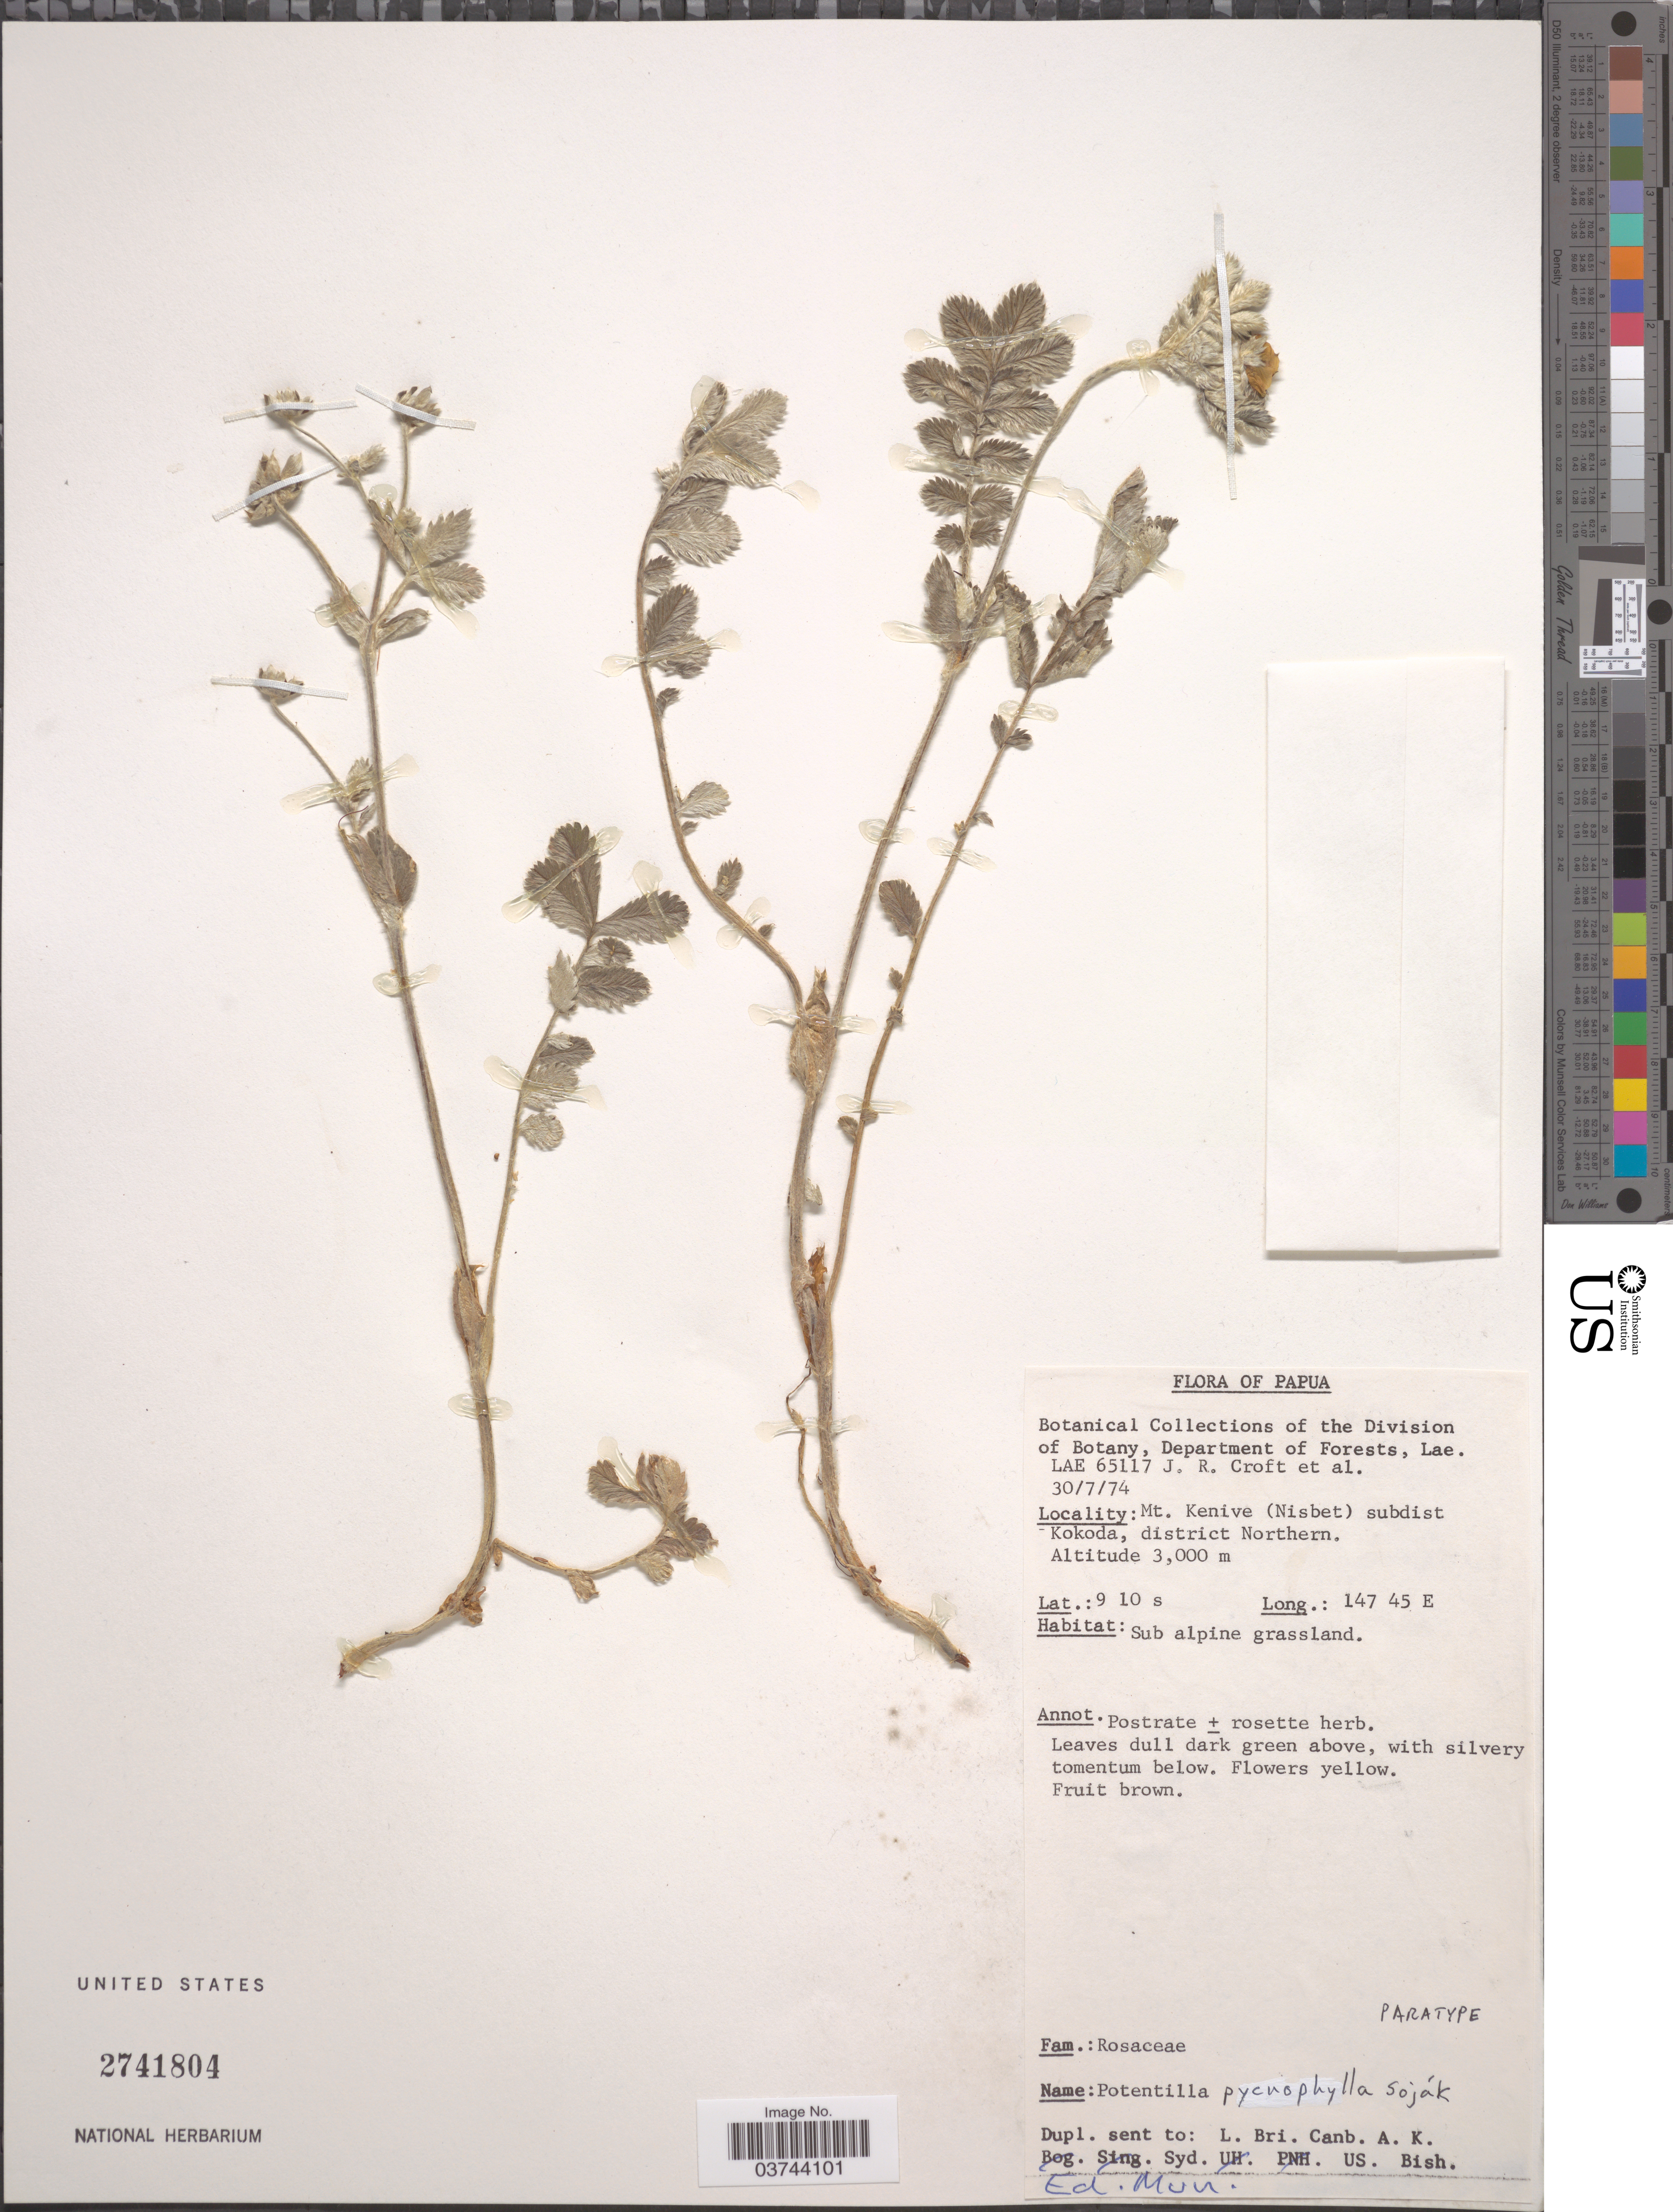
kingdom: Plantae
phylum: Tracheophyta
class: Magnoliopsida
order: Rosales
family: Rosaceae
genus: Potentilla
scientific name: Potentilla pycnophylla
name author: Soják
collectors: J. R. Croft & et al.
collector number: LAE65117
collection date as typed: Transcribed d/m/y: 30/7/74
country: Papua New Guinea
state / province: Northern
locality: Papua. Mt. Kenive (Nisbet) subdist Kokoda, district Northern.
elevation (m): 3000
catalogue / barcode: US 2741804